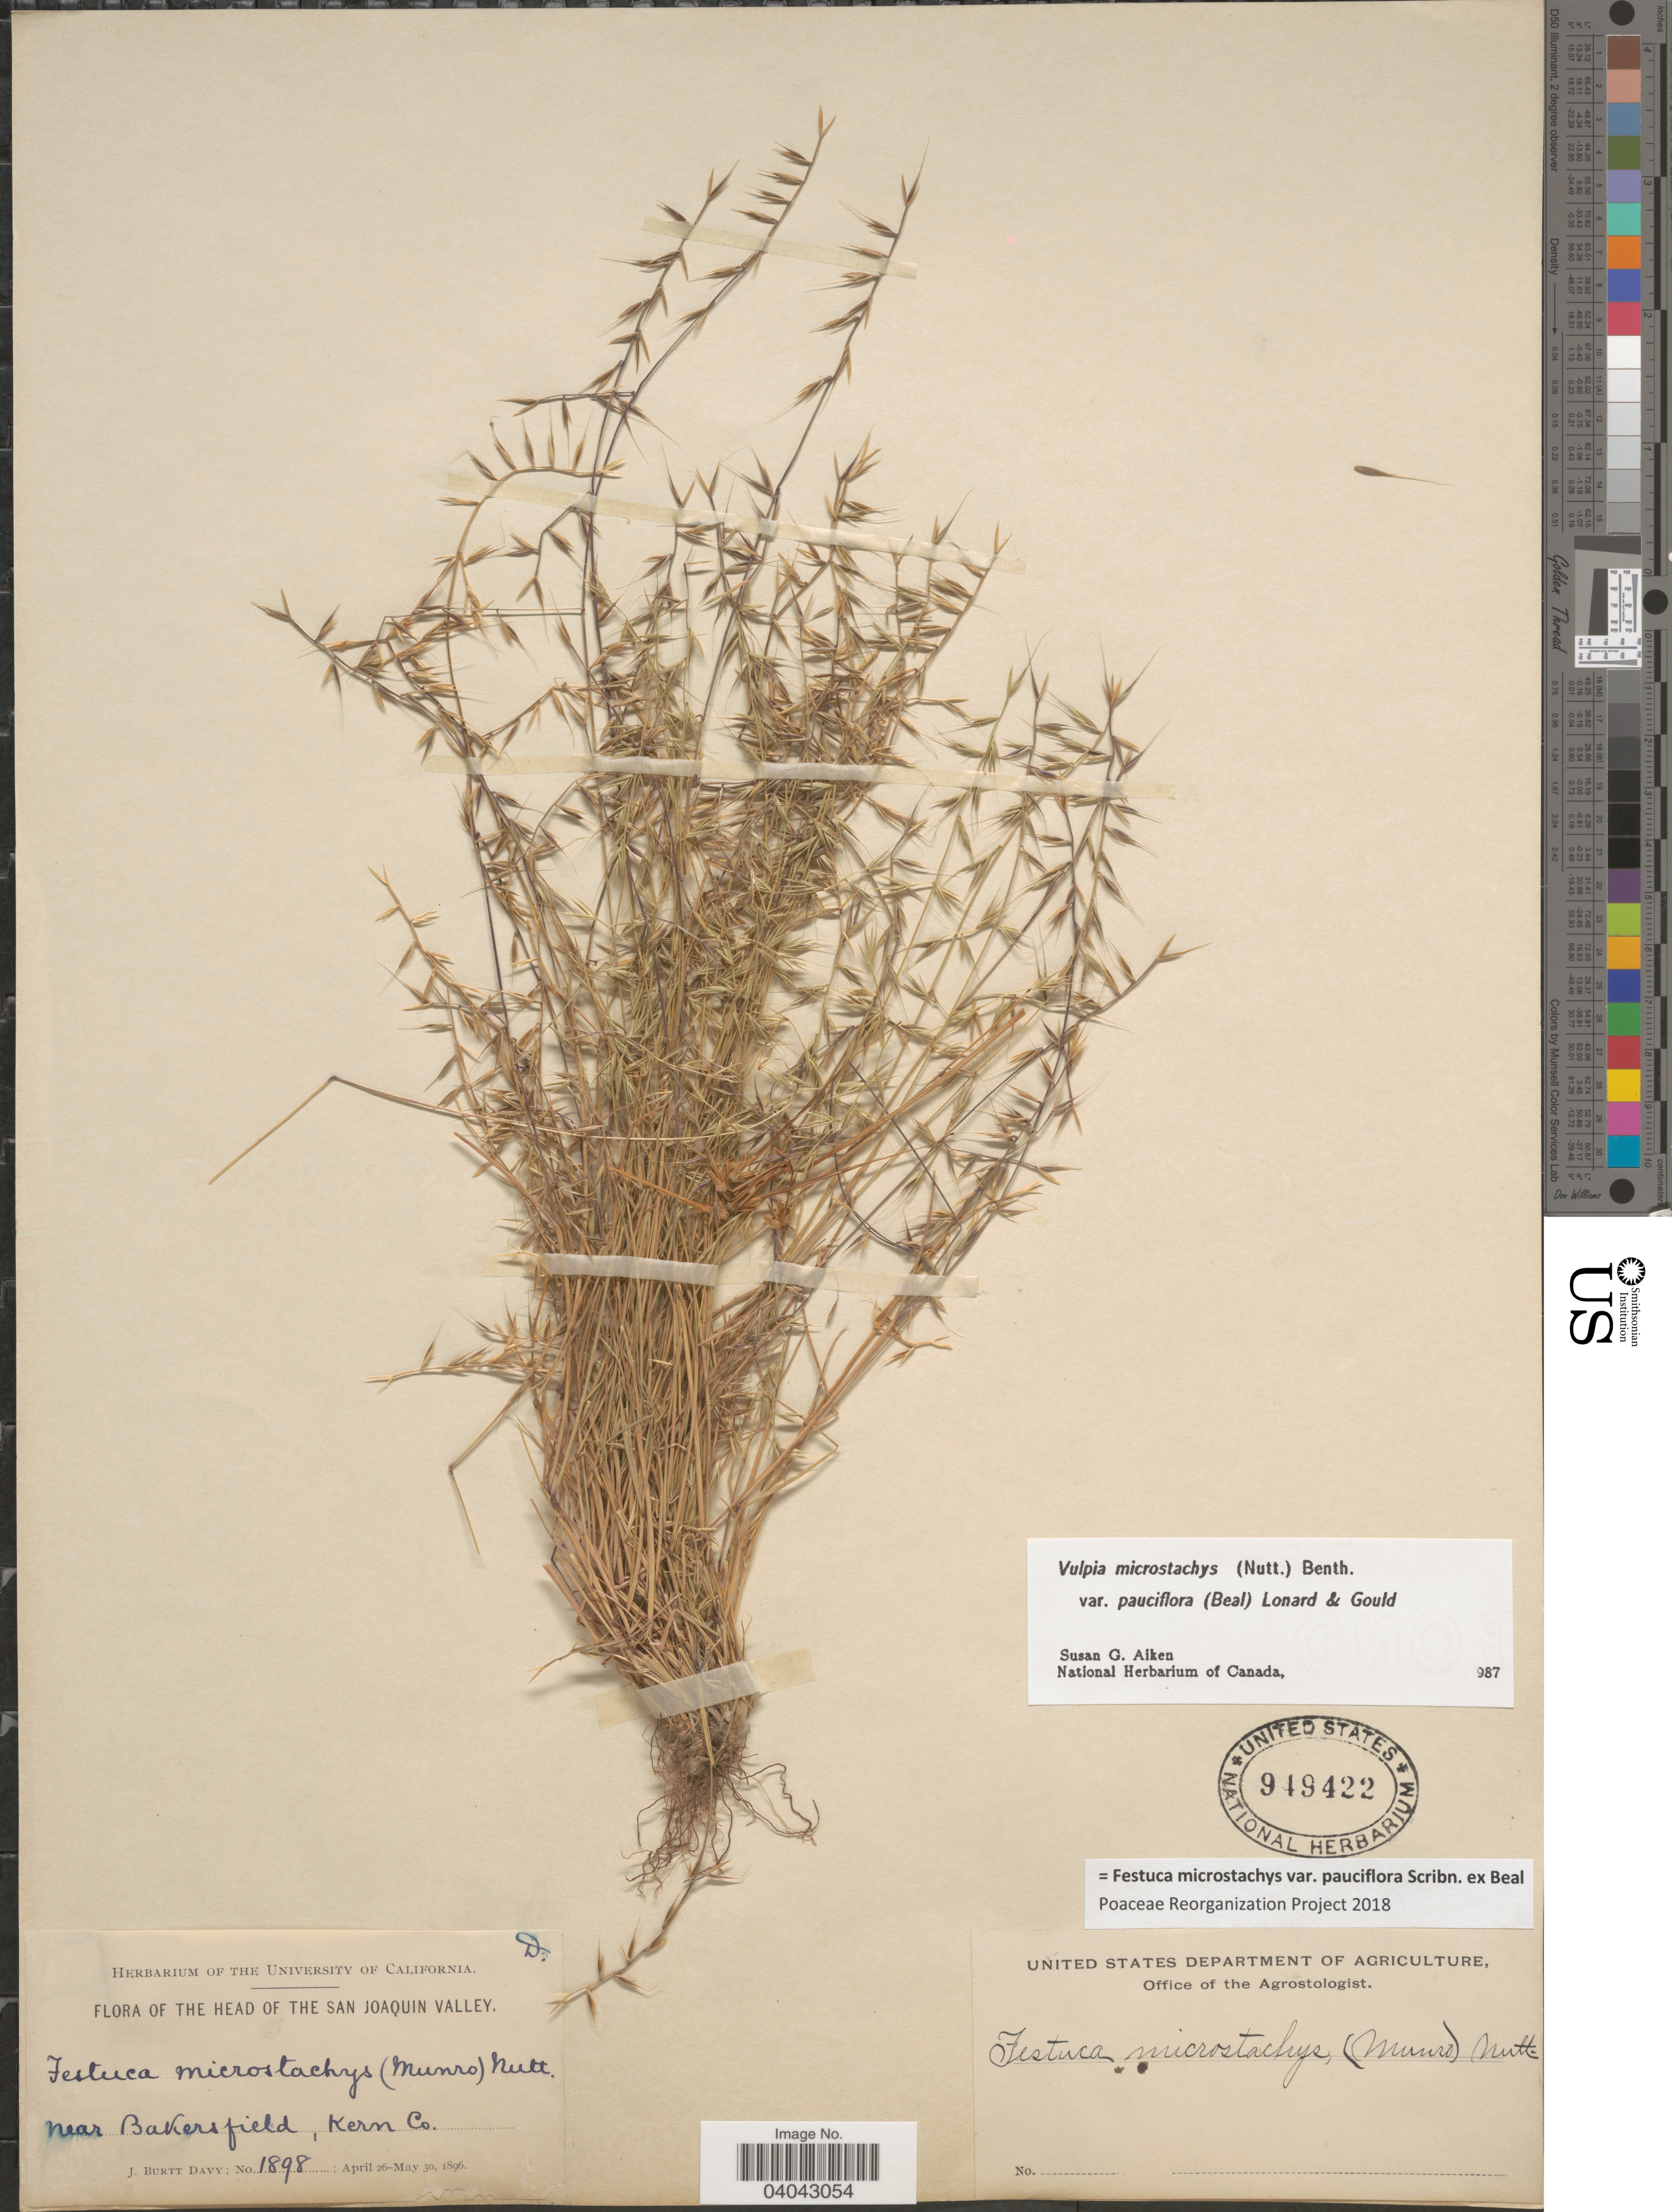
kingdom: Plantae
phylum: Tracheophyta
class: Liliopsida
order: Poales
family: Poaceae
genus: Festuca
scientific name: Festuca microstachys var. pauciflora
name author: Scribn. ex W.J. Beal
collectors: J. Burtt Davy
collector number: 1898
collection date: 1896-04-26/1896-05-30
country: United States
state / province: California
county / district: Kern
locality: The head of the San Joaquin Valley. Near Bakersfield, Kern Co.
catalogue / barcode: US 949422